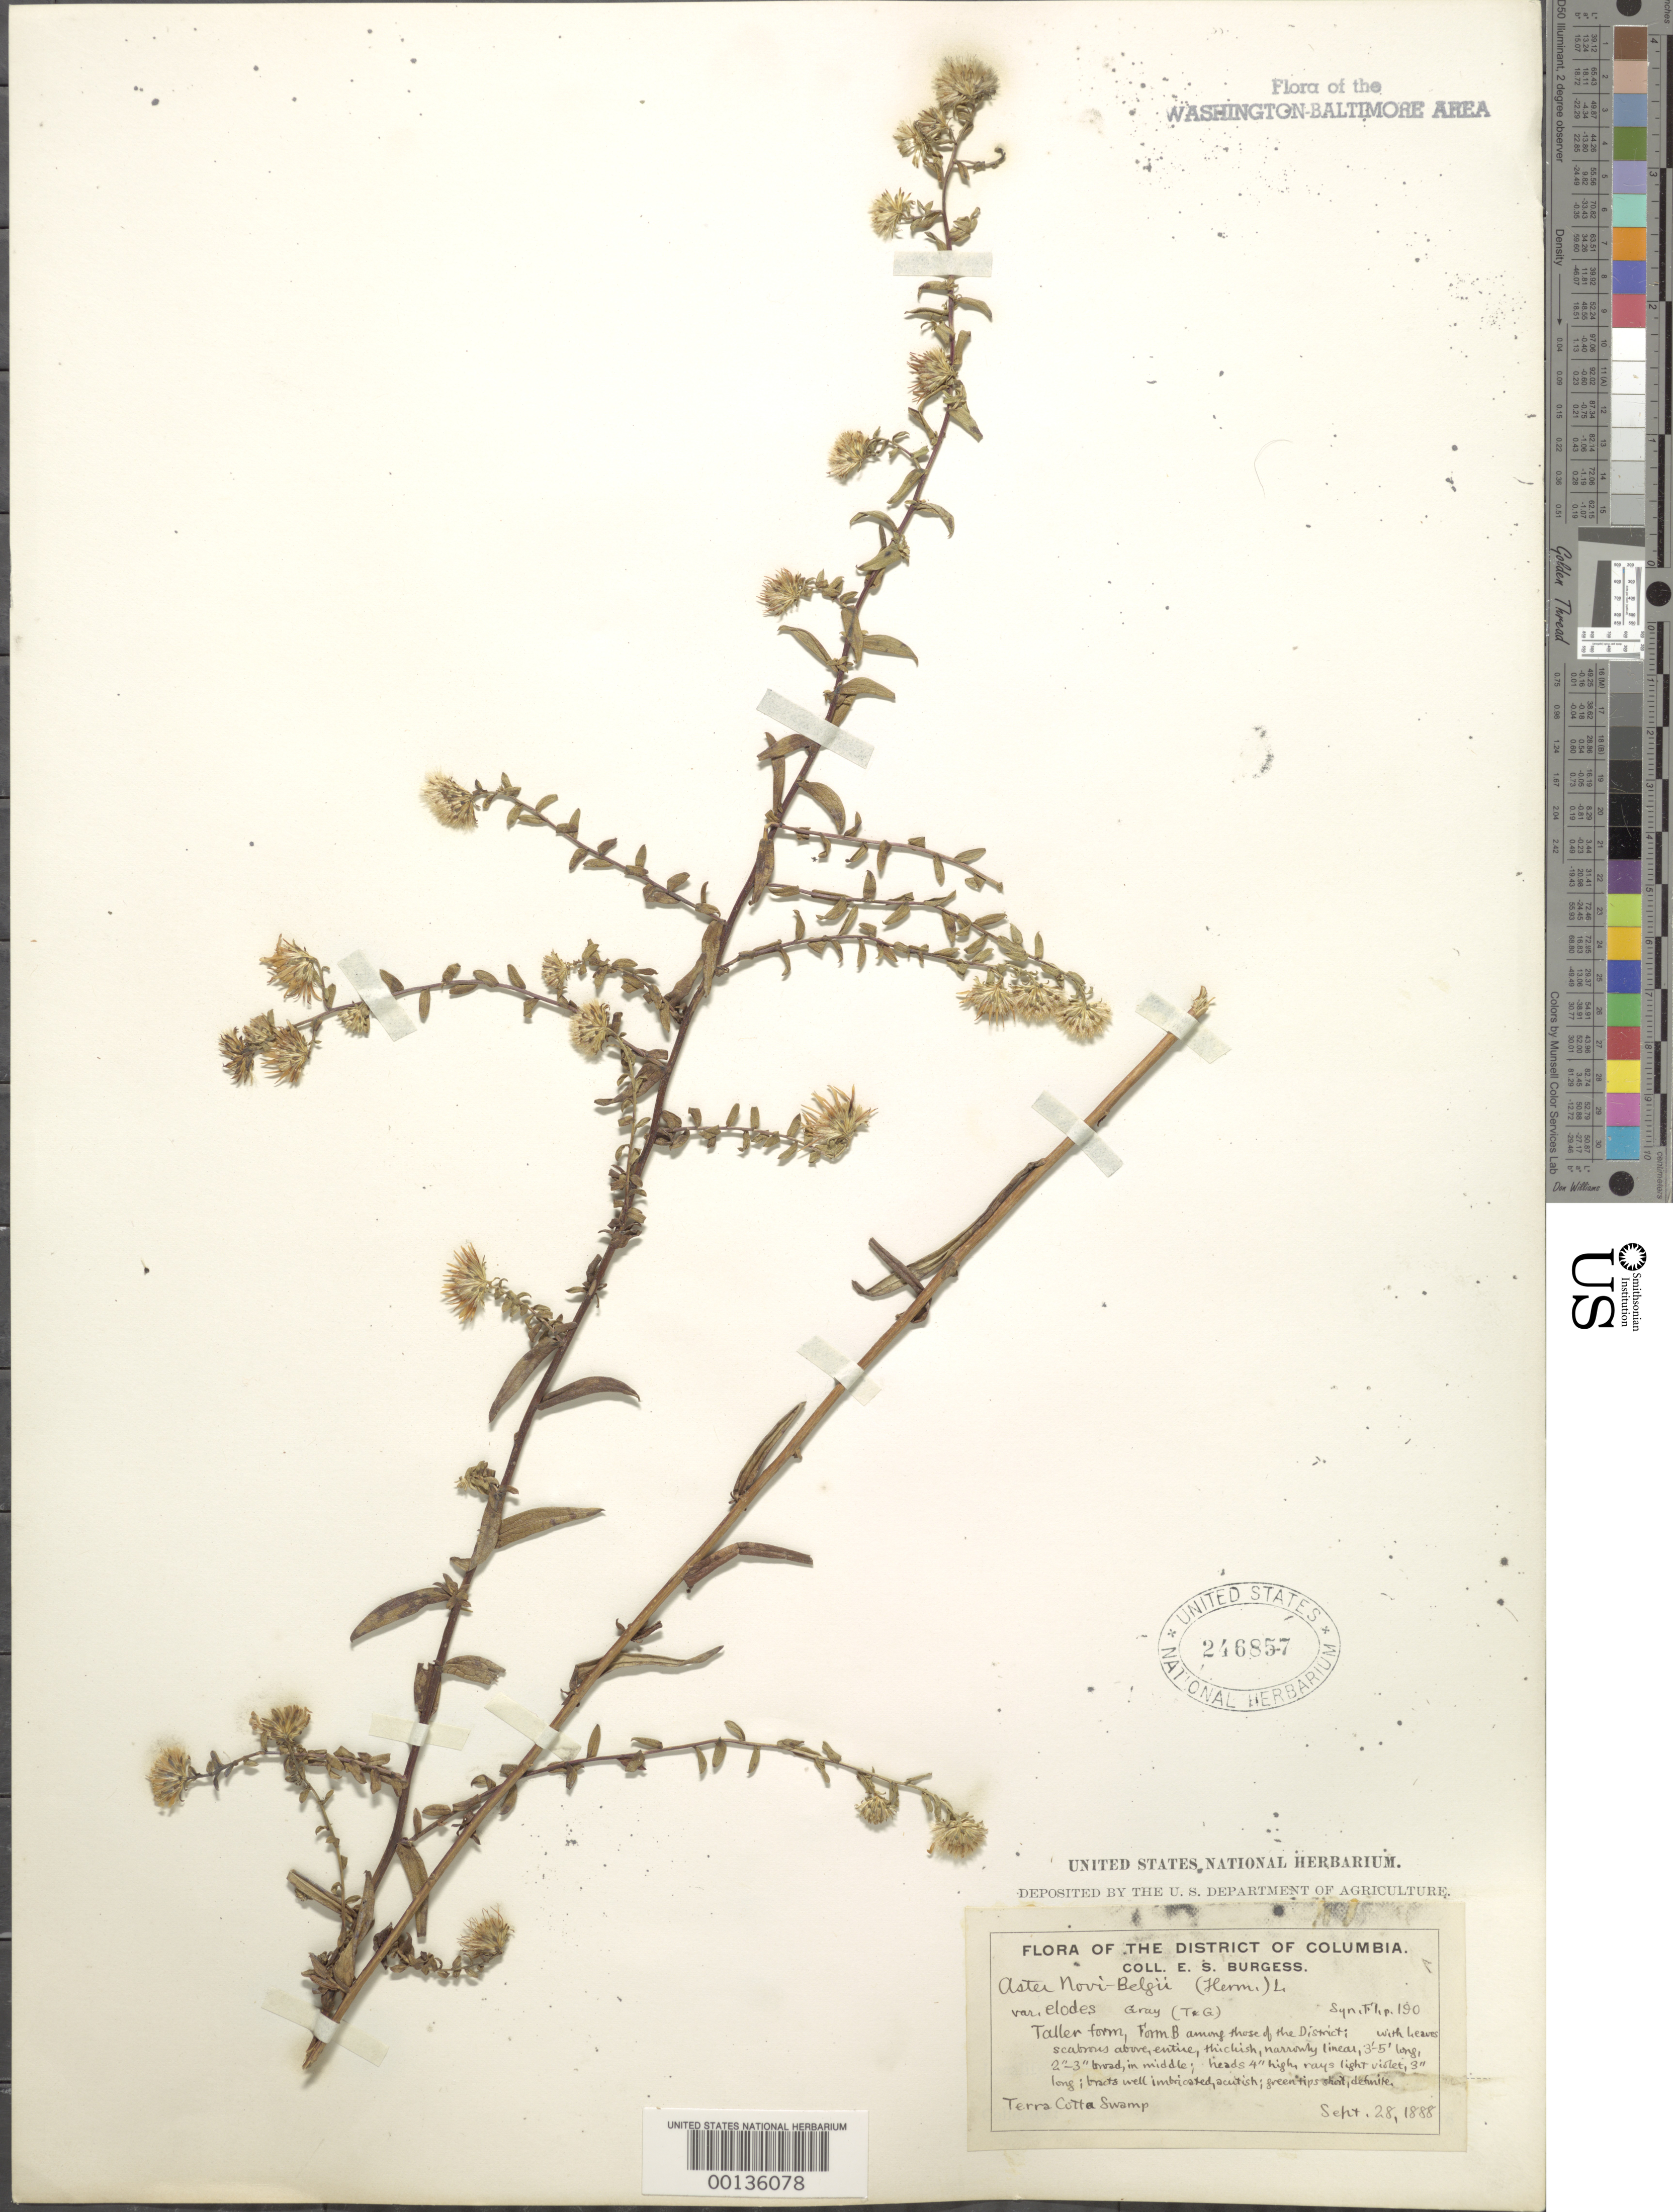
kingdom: Plantae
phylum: Tracheophyta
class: Magnoliopsida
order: Asterales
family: Asteraceae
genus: Symphyotrichum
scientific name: Symphyotrichum novi-belgii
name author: (L.) G.L. Nesom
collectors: E. Burgess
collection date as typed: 28 Sep 1888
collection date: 1888-09-28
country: United States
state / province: District of Columbia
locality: Terra Cotta Swamp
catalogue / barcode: US 246857